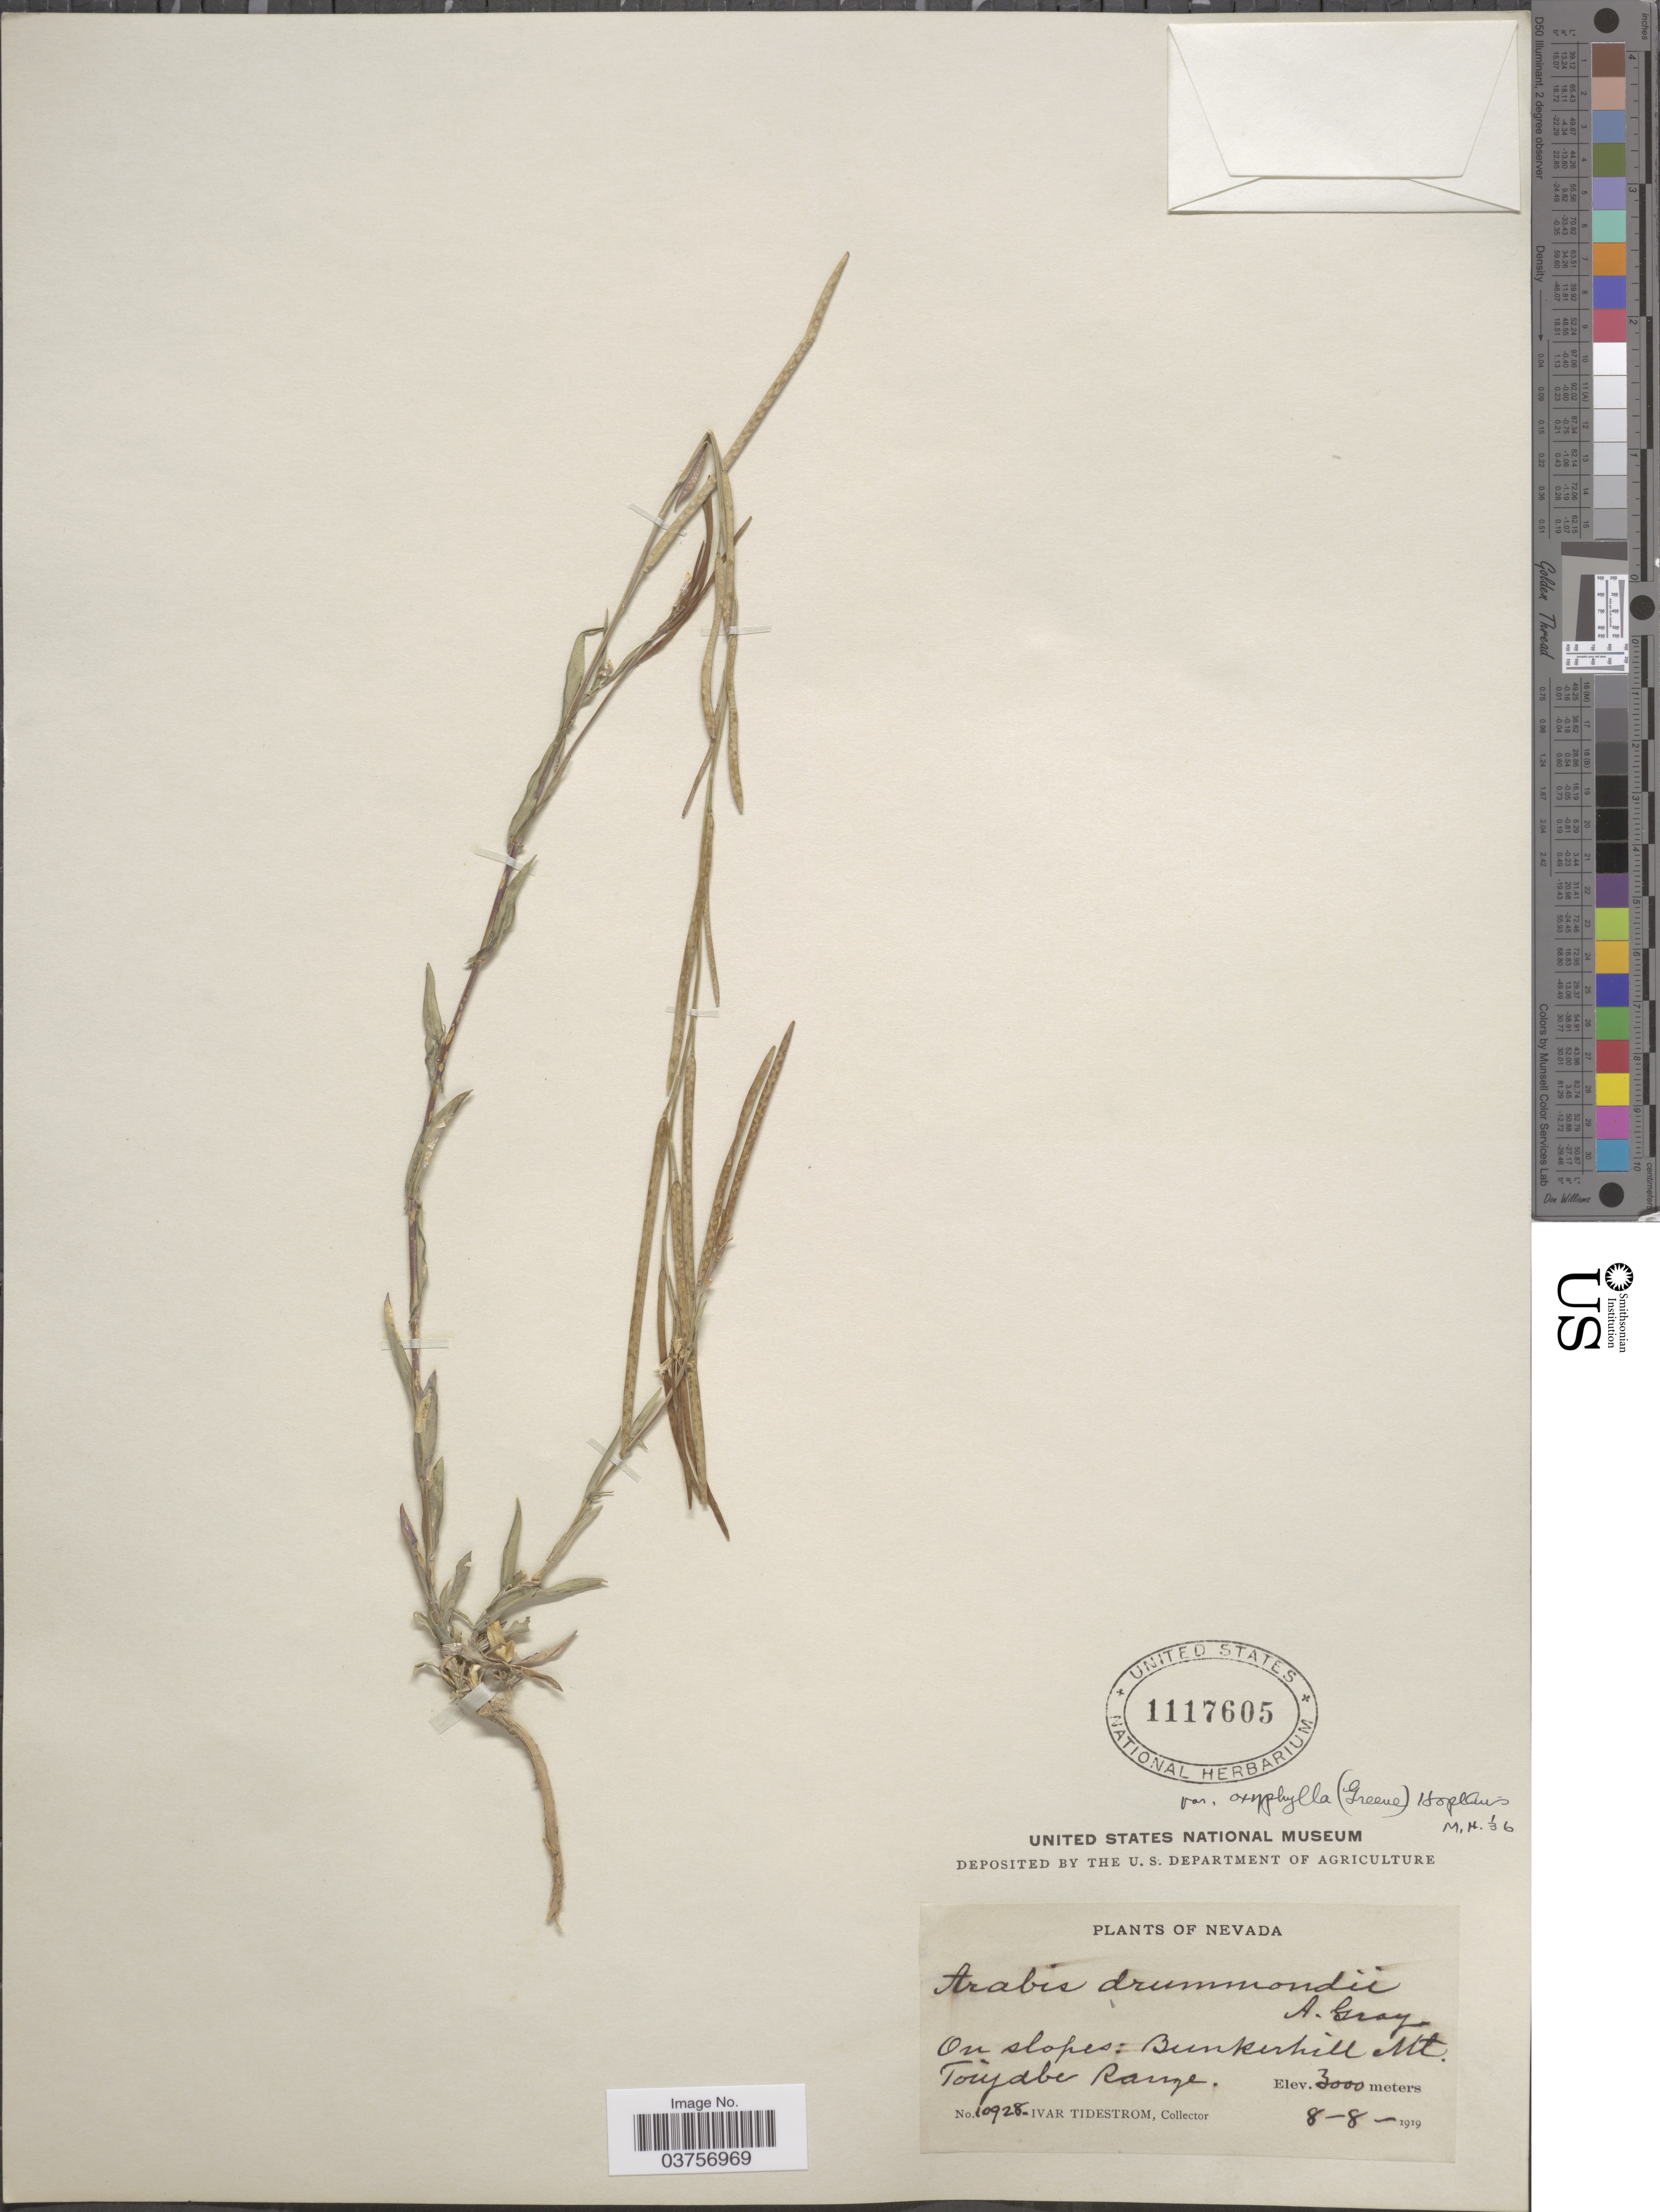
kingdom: Plantae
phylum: Tracheophyta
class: Magnoliopsida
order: Brassicales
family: Brassicaceae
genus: Arabis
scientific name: Arabis drummondii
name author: A. Gray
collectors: I. F. Tidestrom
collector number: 10928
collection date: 1919-08-08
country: United States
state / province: Nevada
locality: Bunkerhill Mt. Toiyabe Range.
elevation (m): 3000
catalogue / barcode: US 1117605